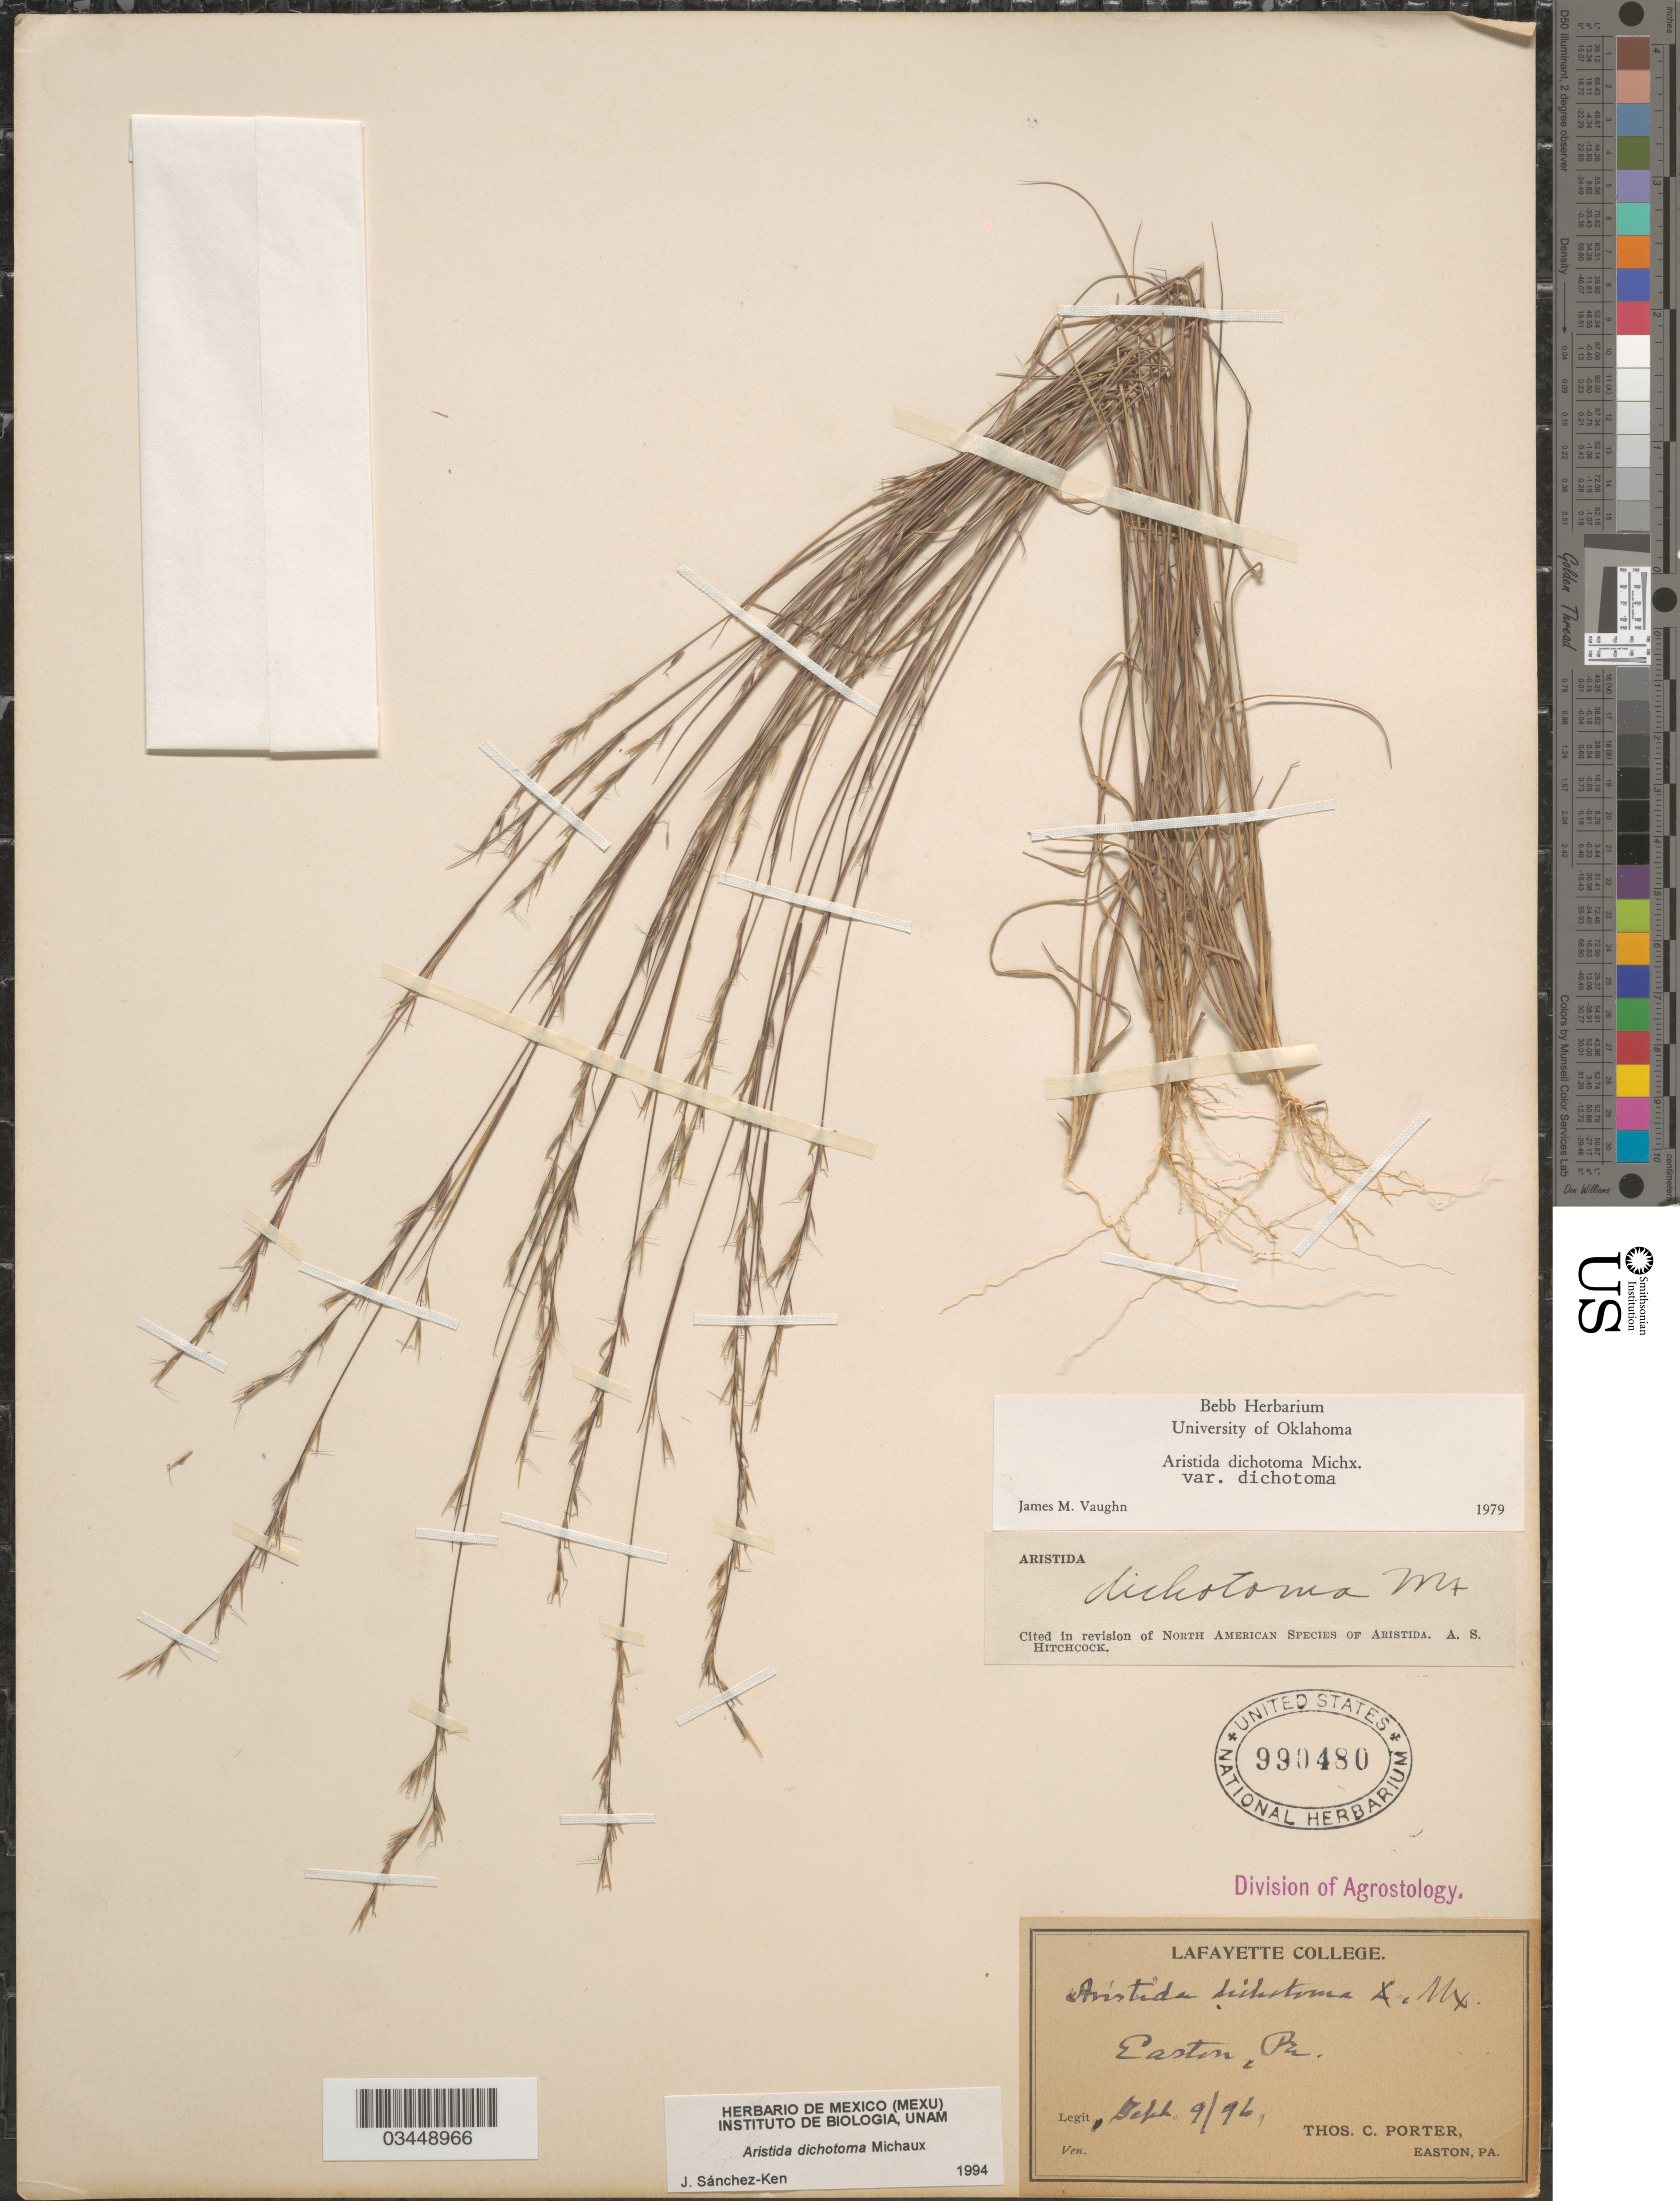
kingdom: Plantae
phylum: Tracheophyta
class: Liliopsida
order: Poales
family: Poaceae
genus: Aristida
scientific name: Aristida dichotoma var. dichotoma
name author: Michx.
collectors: T. Porter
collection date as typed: Transcribed d/m/y: 9/9/96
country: United States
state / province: Pennsylvania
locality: Easton.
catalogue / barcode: US 990480